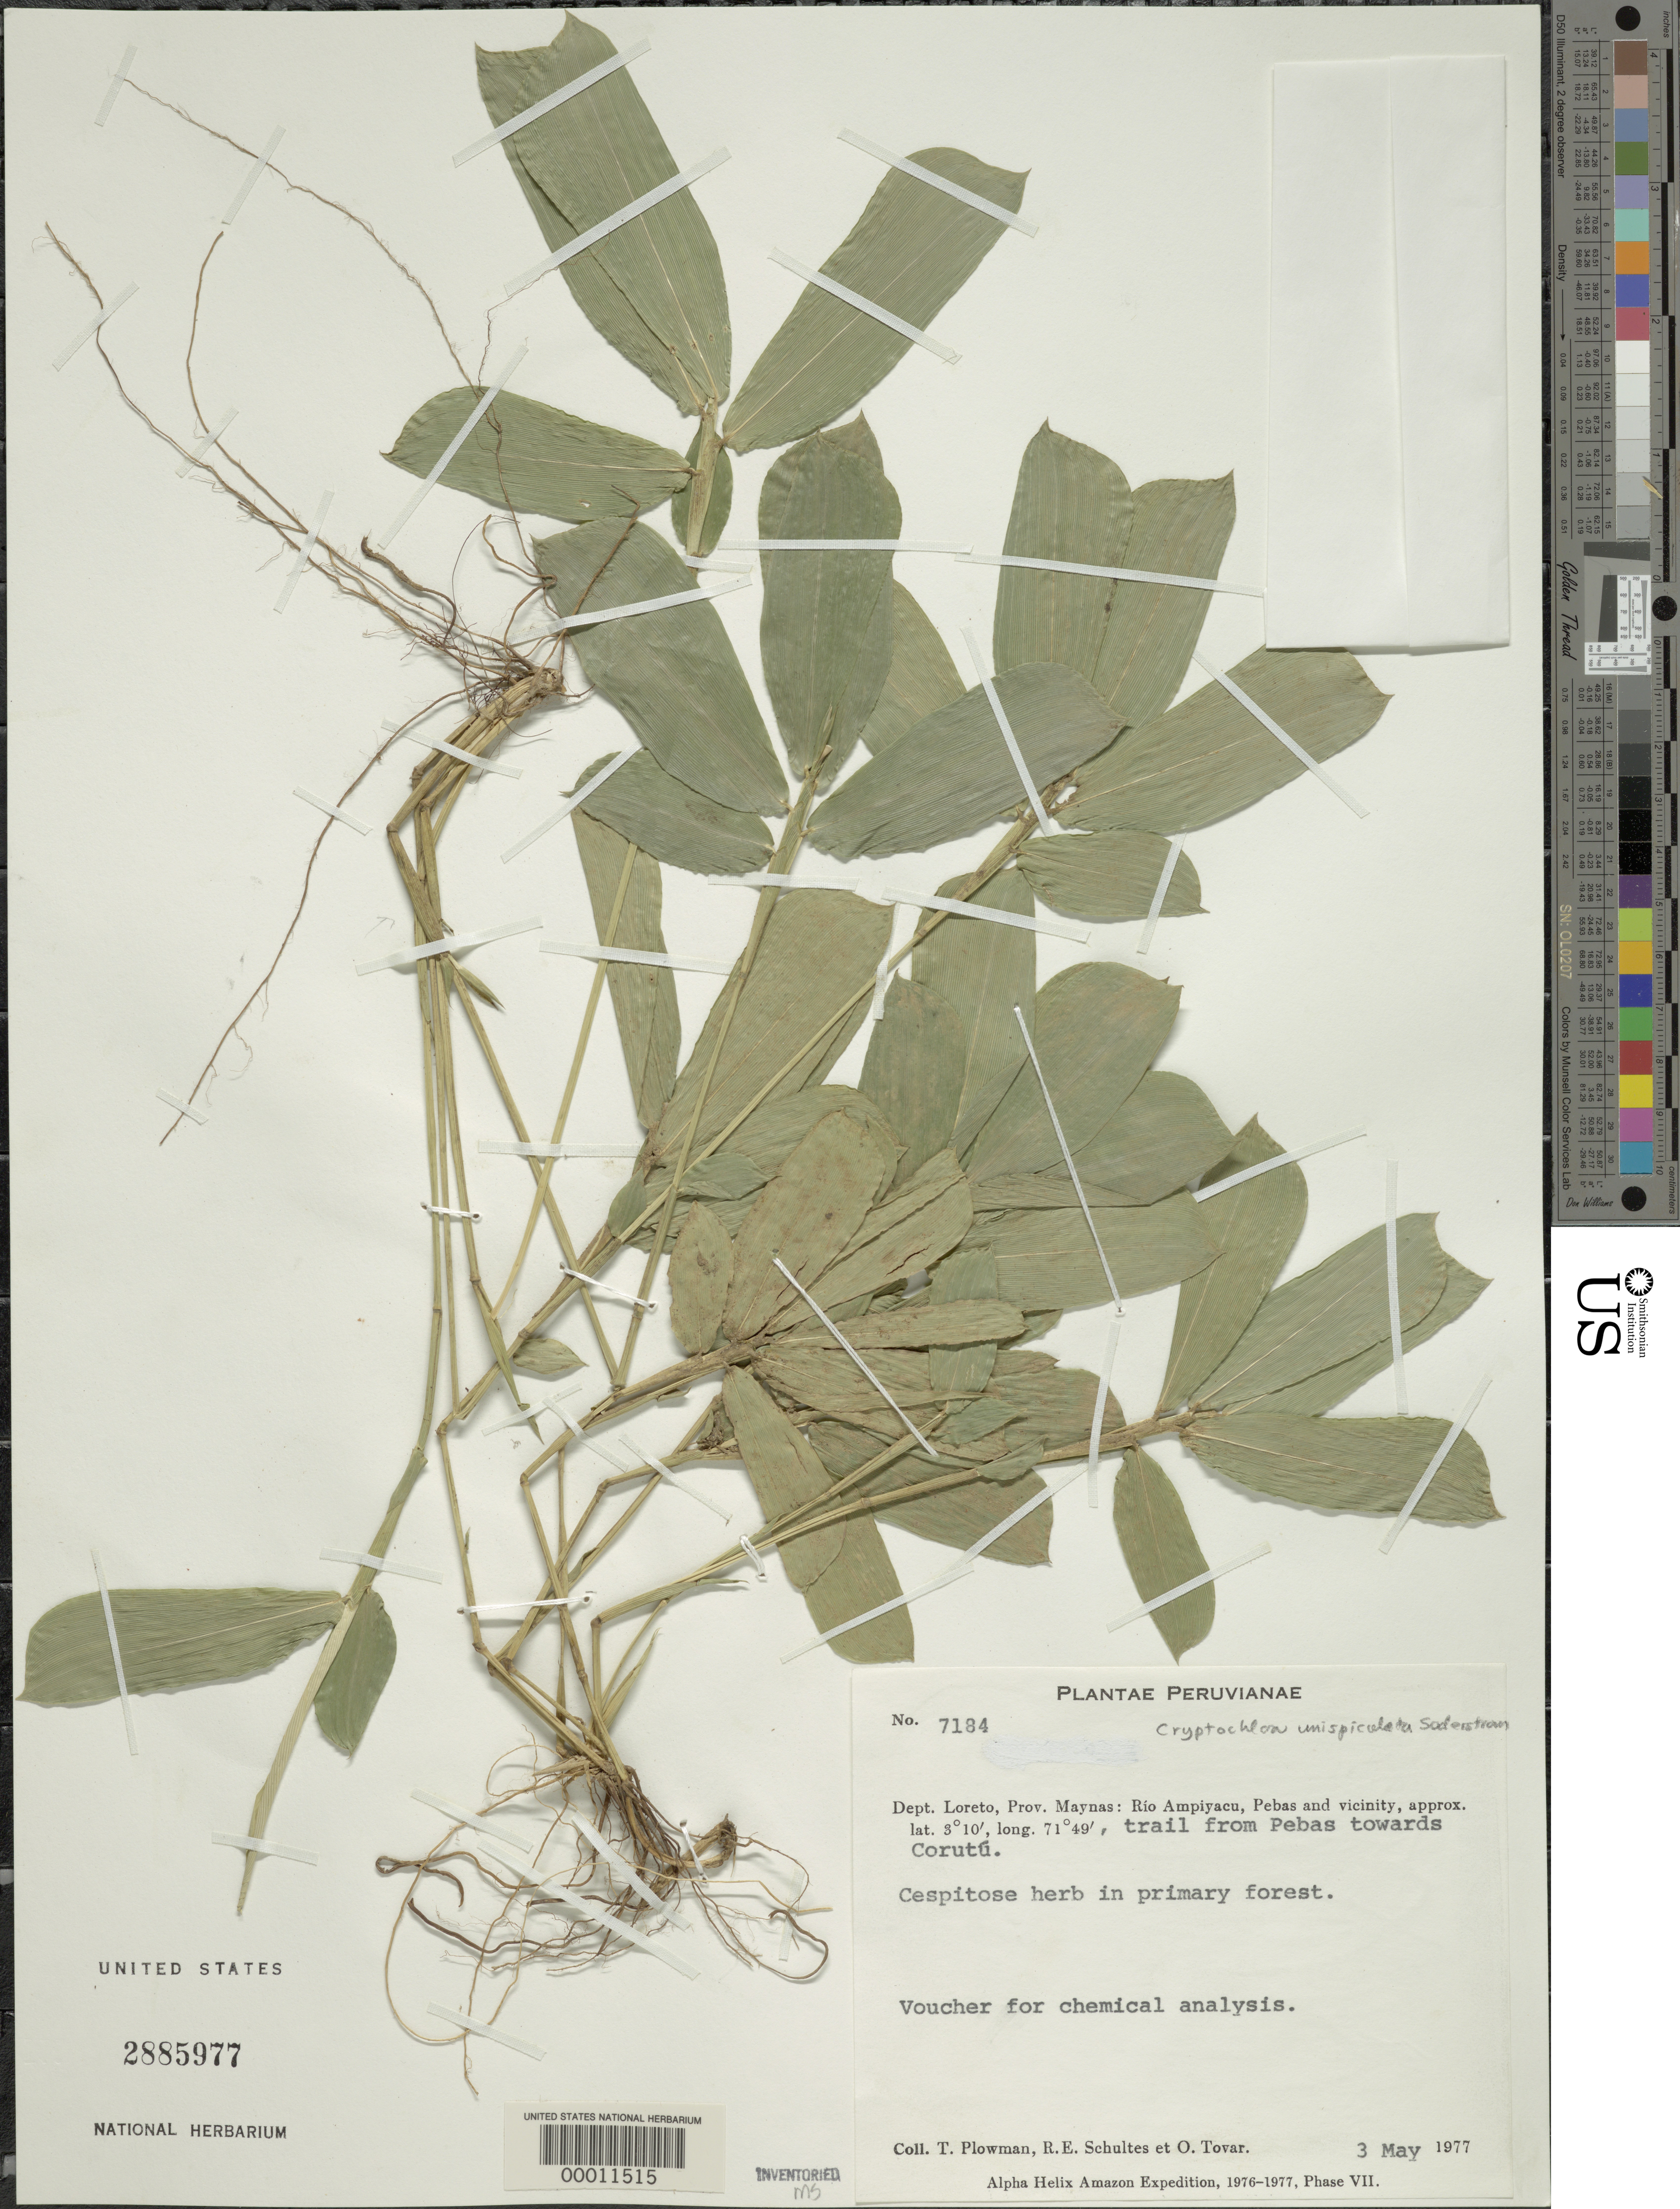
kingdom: Plantae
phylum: Tracheophyta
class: Liliopsida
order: Poales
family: Poaceae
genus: Cryptochloa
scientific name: Cryptochloa unispiculata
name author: Soderstr.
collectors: T. Plowman, R. E. Schultes & Ó. Tovar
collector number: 7184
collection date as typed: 03 May 1977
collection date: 1977-05-03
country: Peru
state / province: Loreto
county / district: Maynas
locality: Rio ampiyacu, pebas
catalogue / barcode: US 2885977